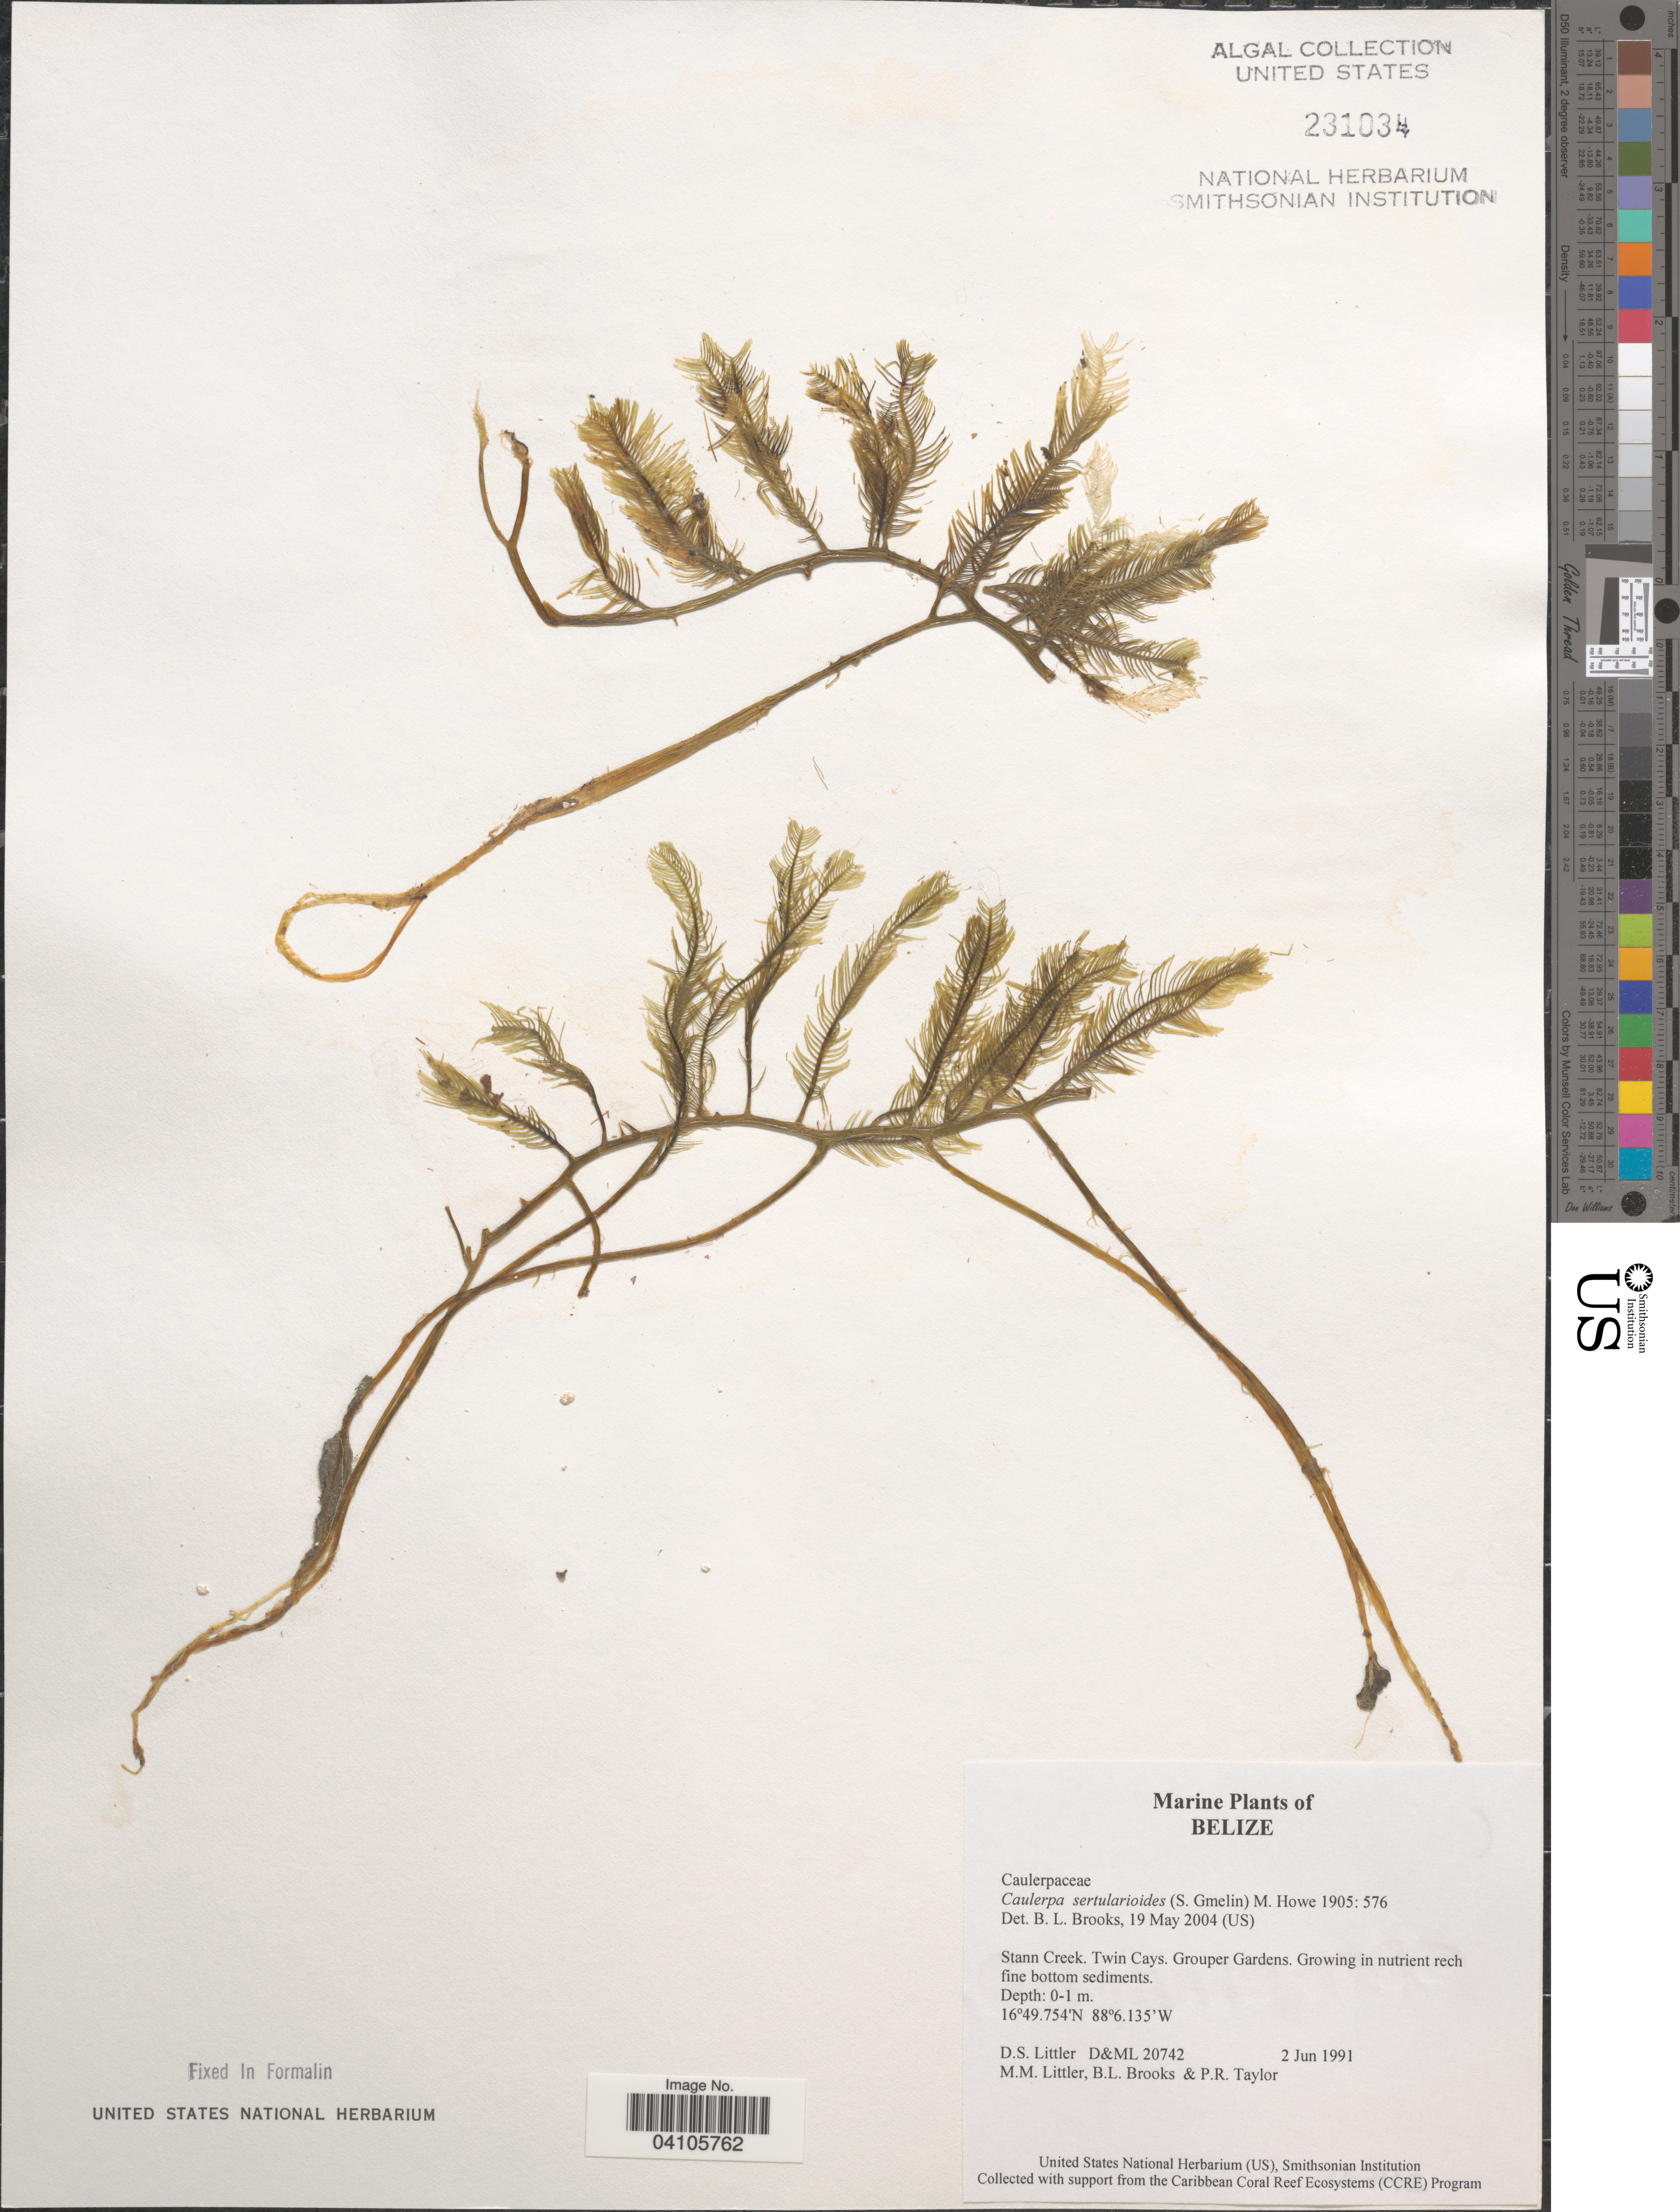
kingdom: Plantae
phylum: Chlorophyta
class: Ulvophyceae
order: Bryopsidales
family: Caulerpaceae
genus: Caulerpa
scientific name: Caulerpa sertularioides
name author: (S.G. Gmel.) M. Howe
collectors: D. S. Littler, B. Brooks & P. R. Taylor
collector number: D&ML20742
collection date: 1991-06-02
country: Belize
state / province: Belize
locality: Stann Creek. Twin Cays. Grouper Gardens.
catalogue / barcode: US 231034